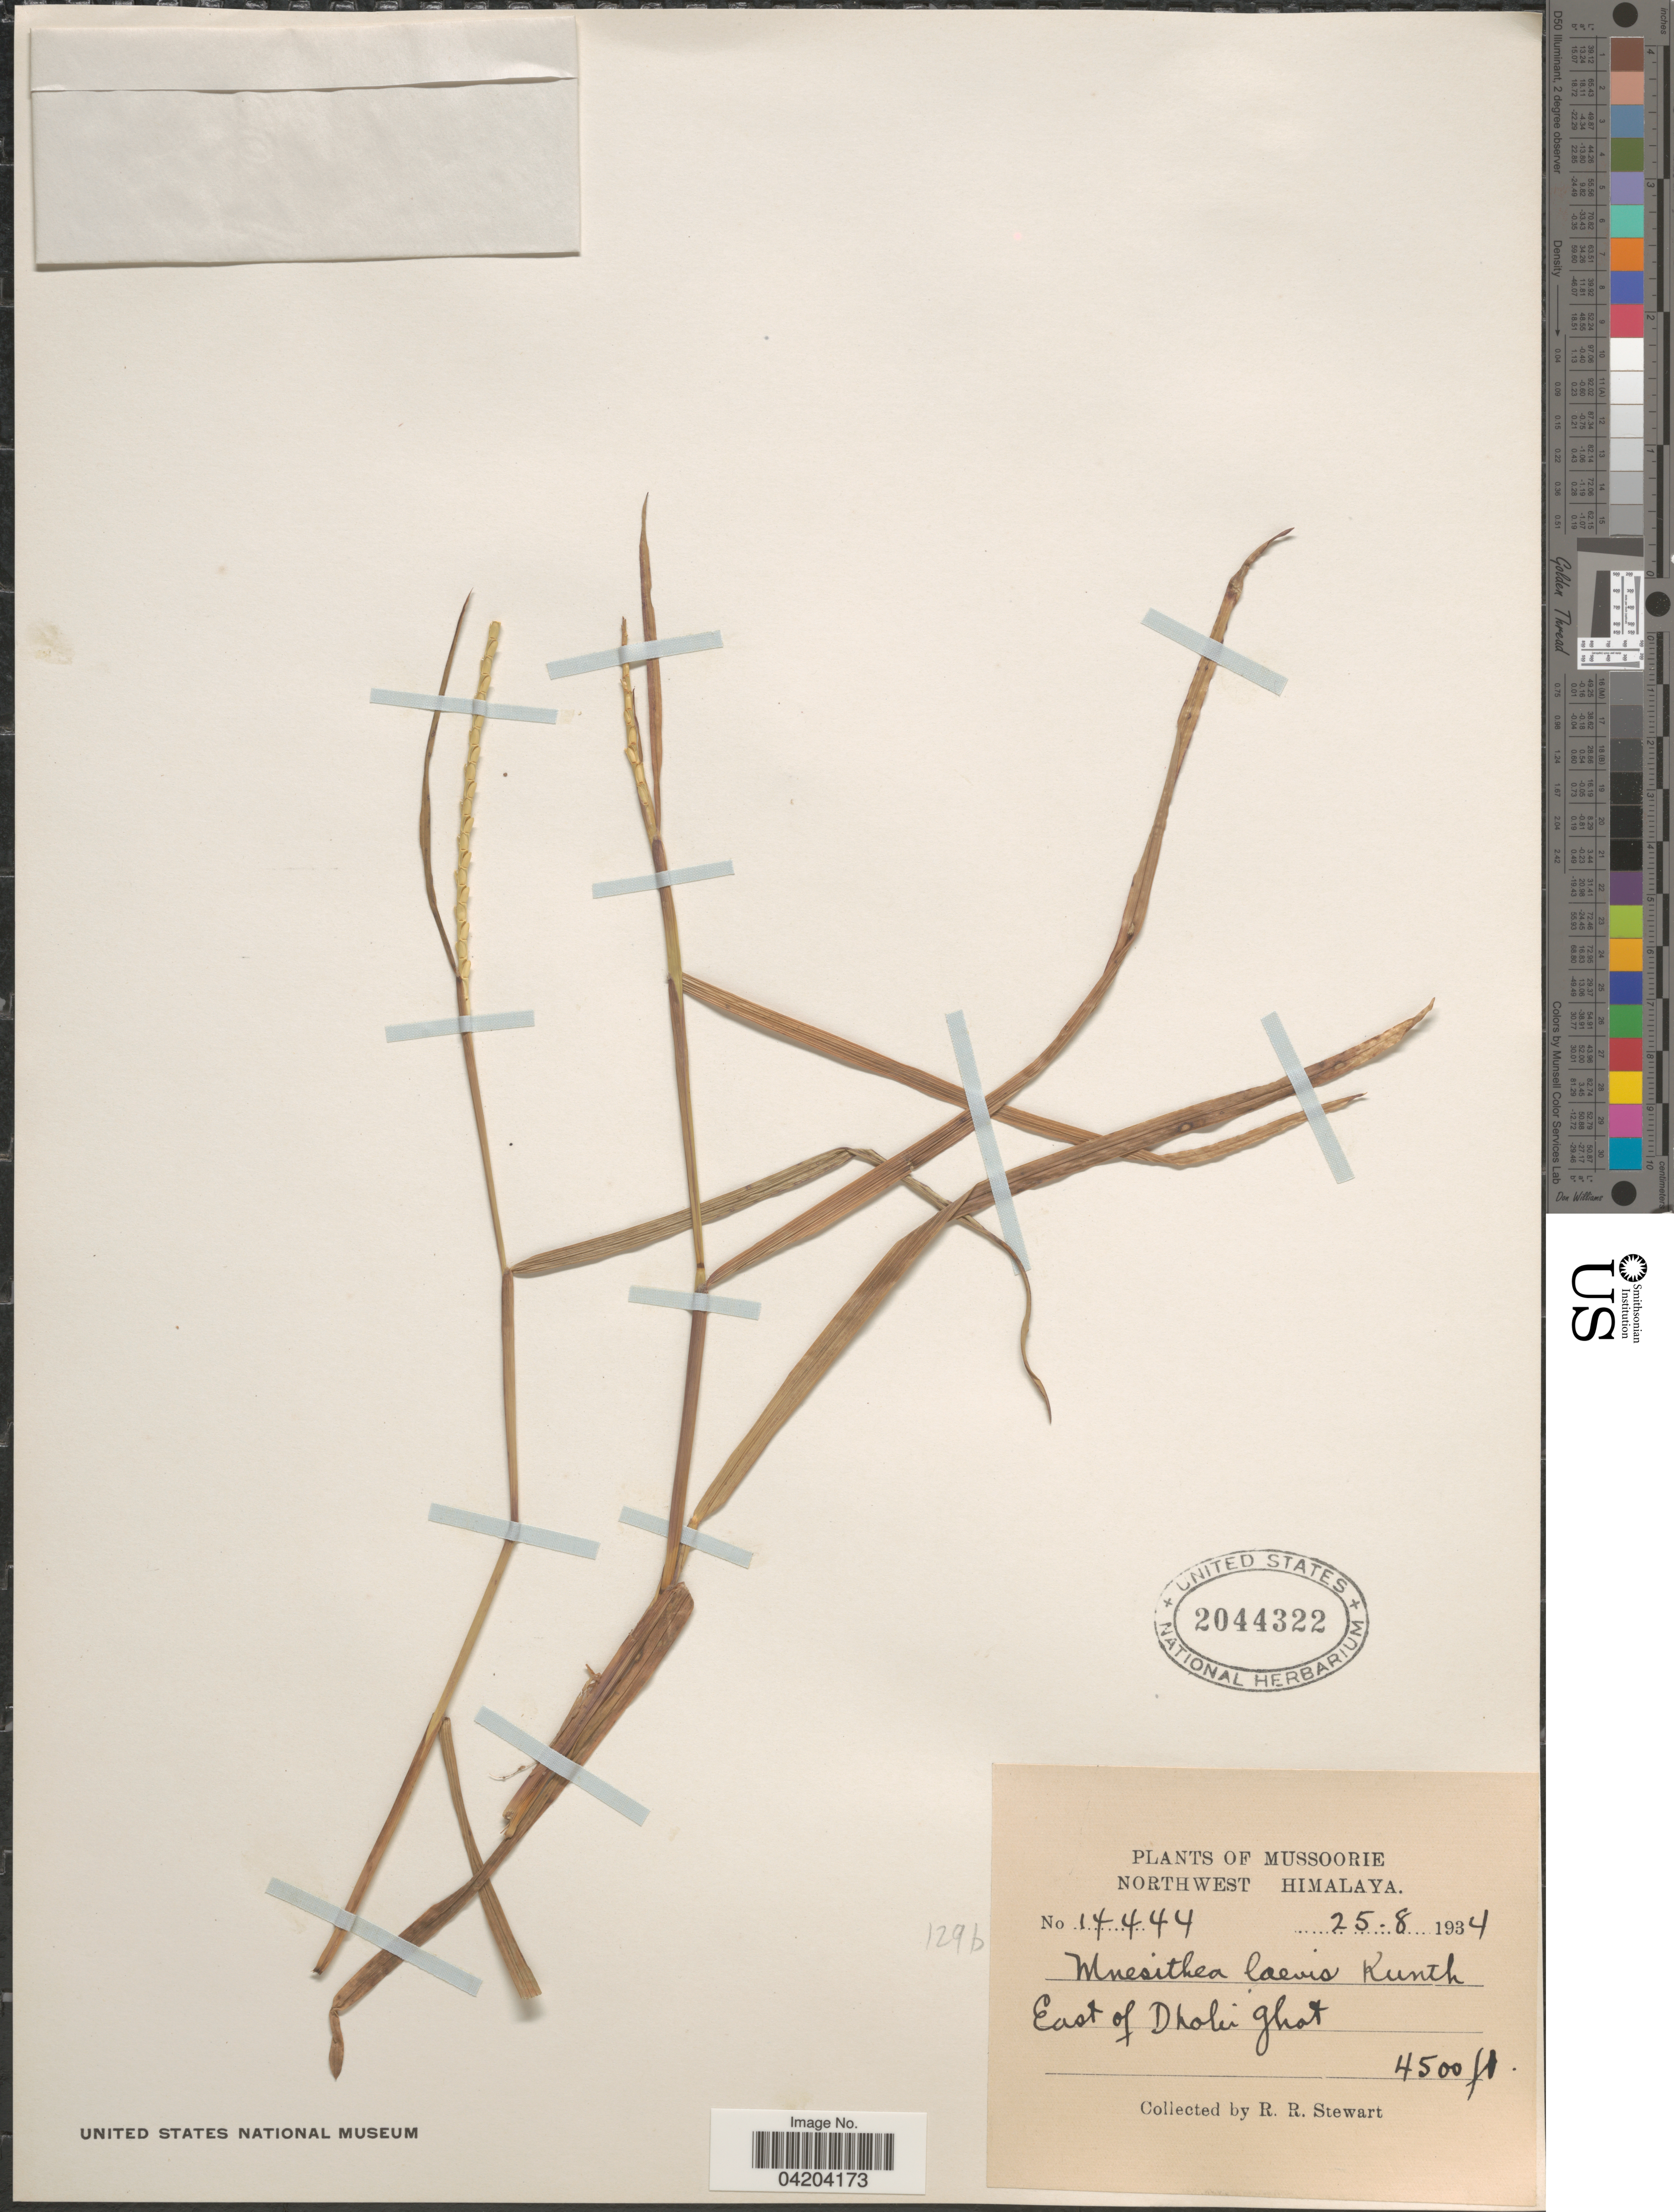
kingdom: Plantae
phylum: Tracheophyta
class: Liliopsida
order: Poales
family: Poaceae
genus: Mnesithea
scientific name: Mnesithea laevis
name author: (Retz.) Kunth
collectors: R. Stewart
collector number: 14444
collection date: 1934-08-25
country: India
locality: Mussoorie. Northwest Himalaya. East of Dhobi Ghat.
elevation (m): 1372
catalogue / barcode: US 2044322